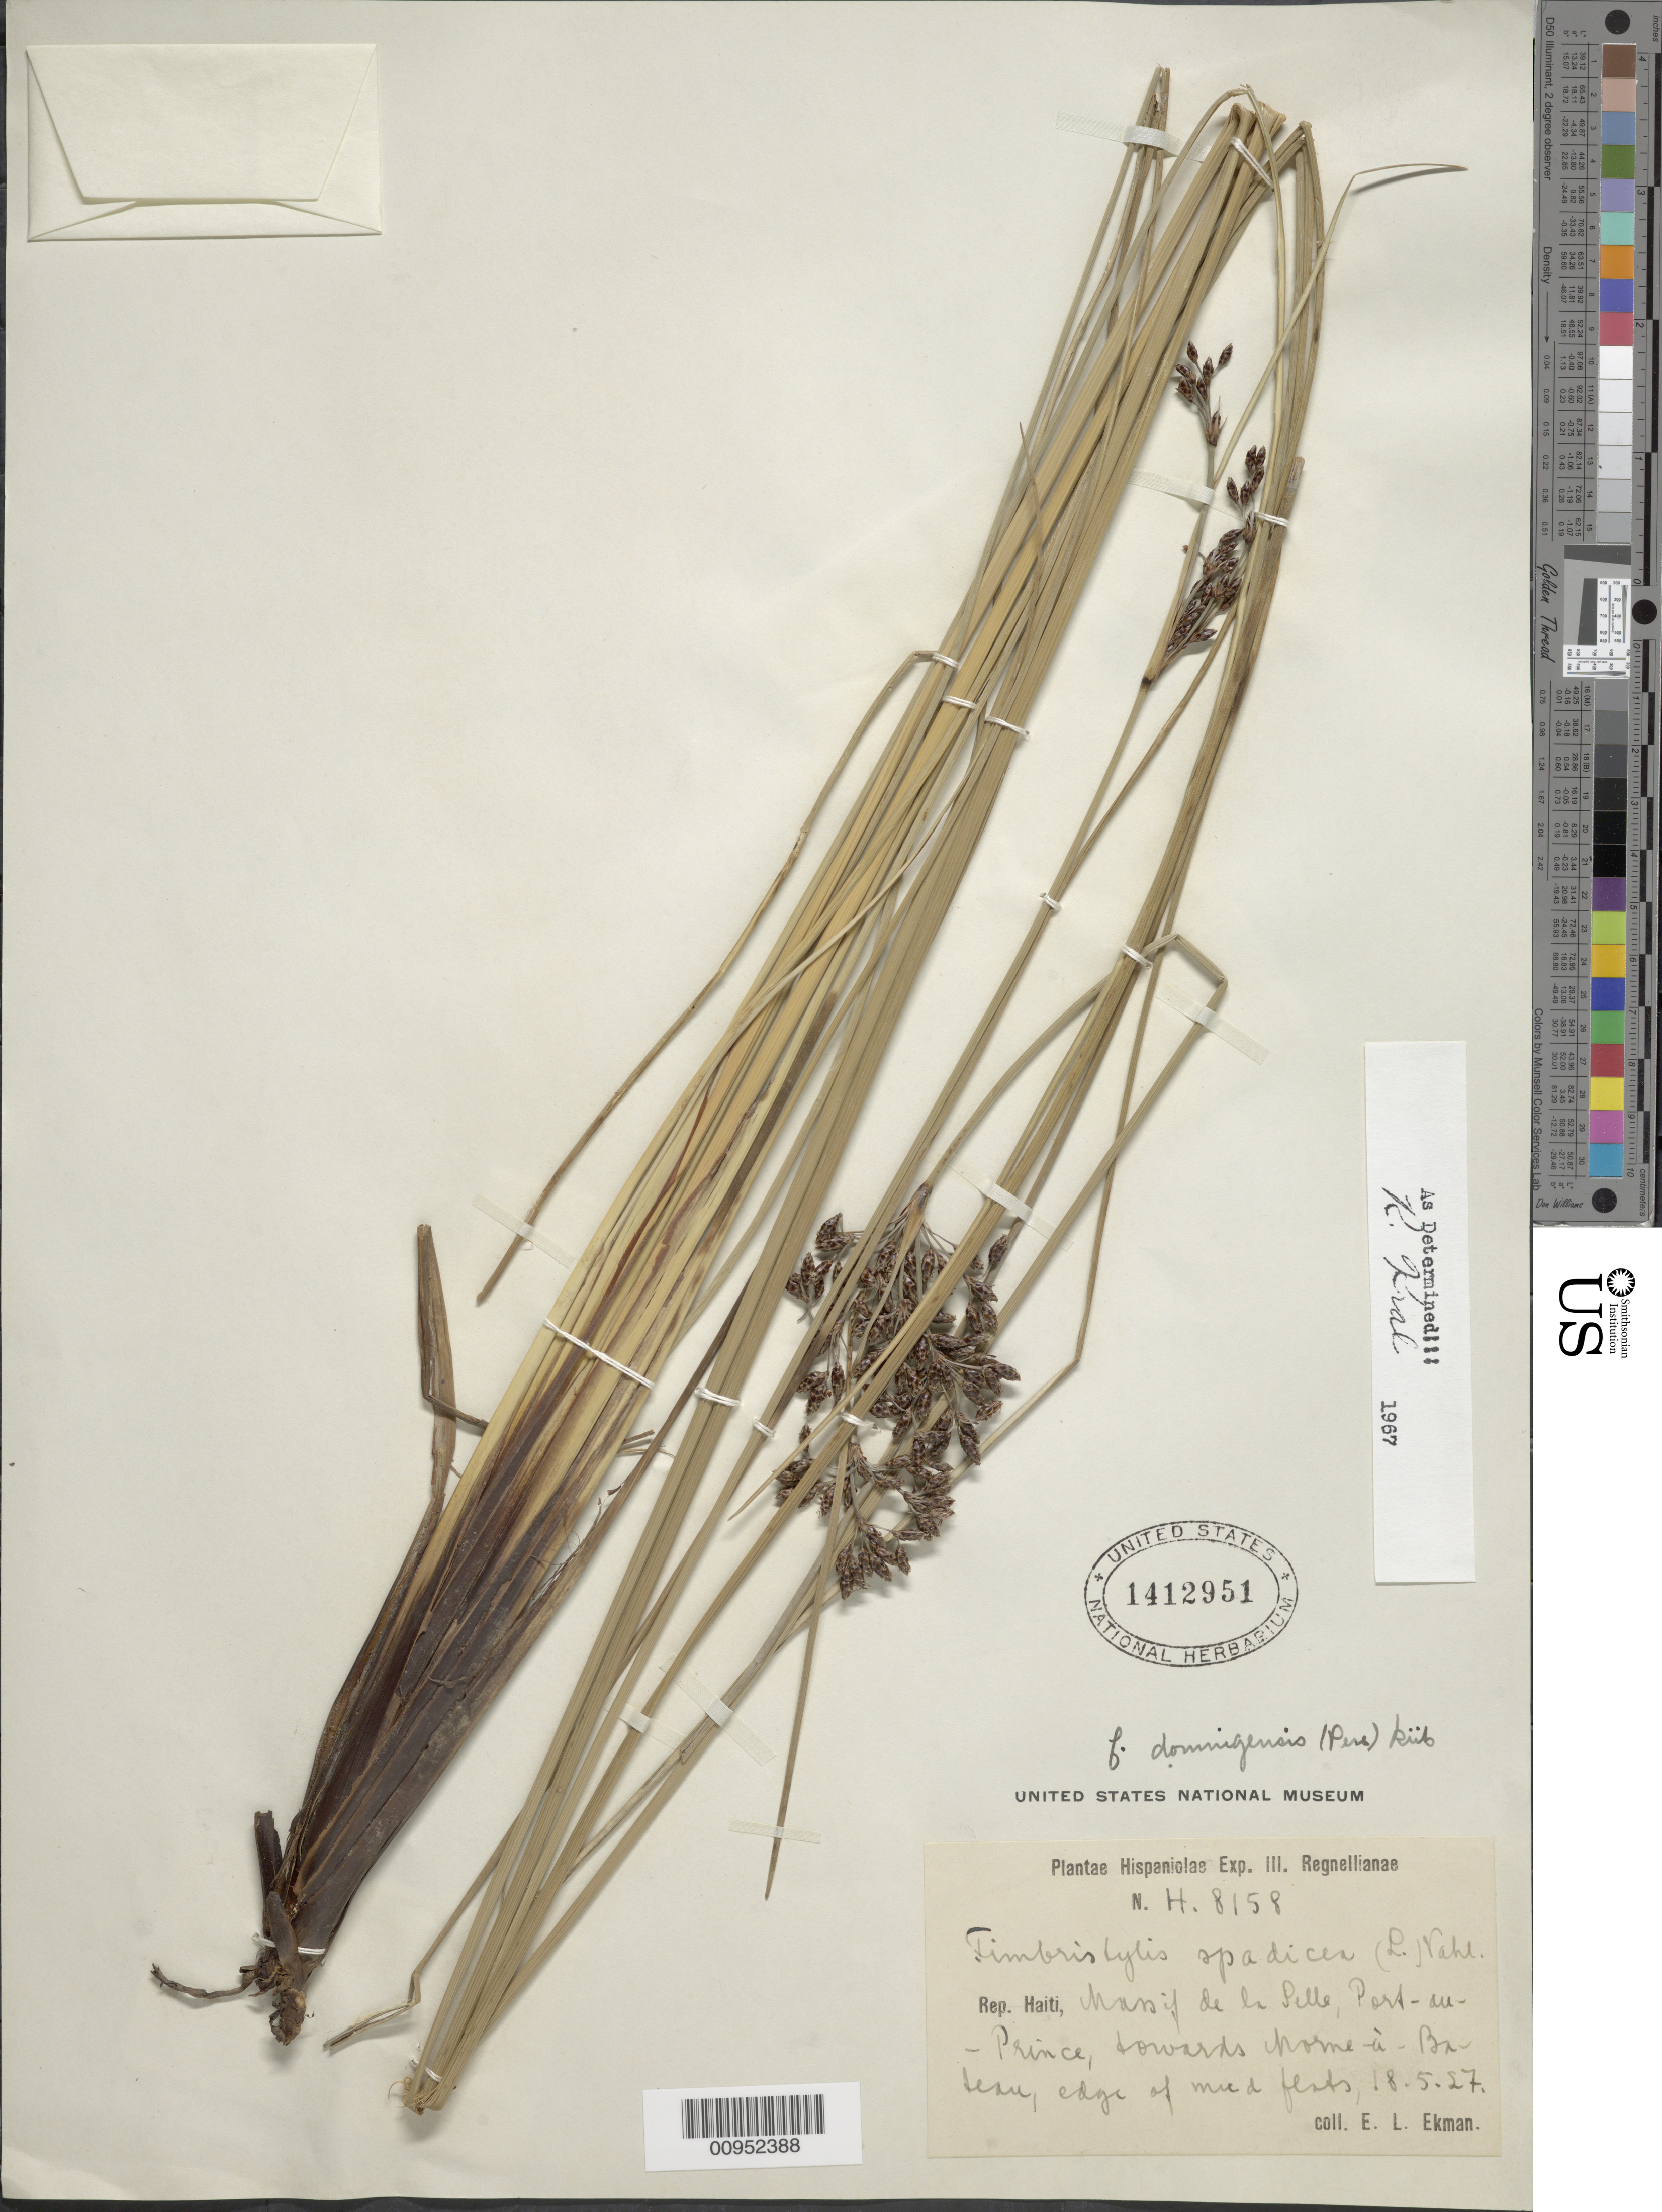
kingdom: Plantae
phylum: Tracheophyta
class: Liliopsida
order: Poales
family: Cyperaceae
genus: Fimbristylis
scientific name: Fimbristylis spadicea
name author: (L.) Vahl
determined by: Kral, Robert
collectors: E. L. Ekman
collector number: H 8158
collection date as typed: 18 May 1927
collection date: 1927-05-18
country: Haiti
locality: mud flats, Massif de la Selle, Port au Prince, towards Morne à Badeau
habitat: Edge of mud flats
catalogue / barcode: US 1412951